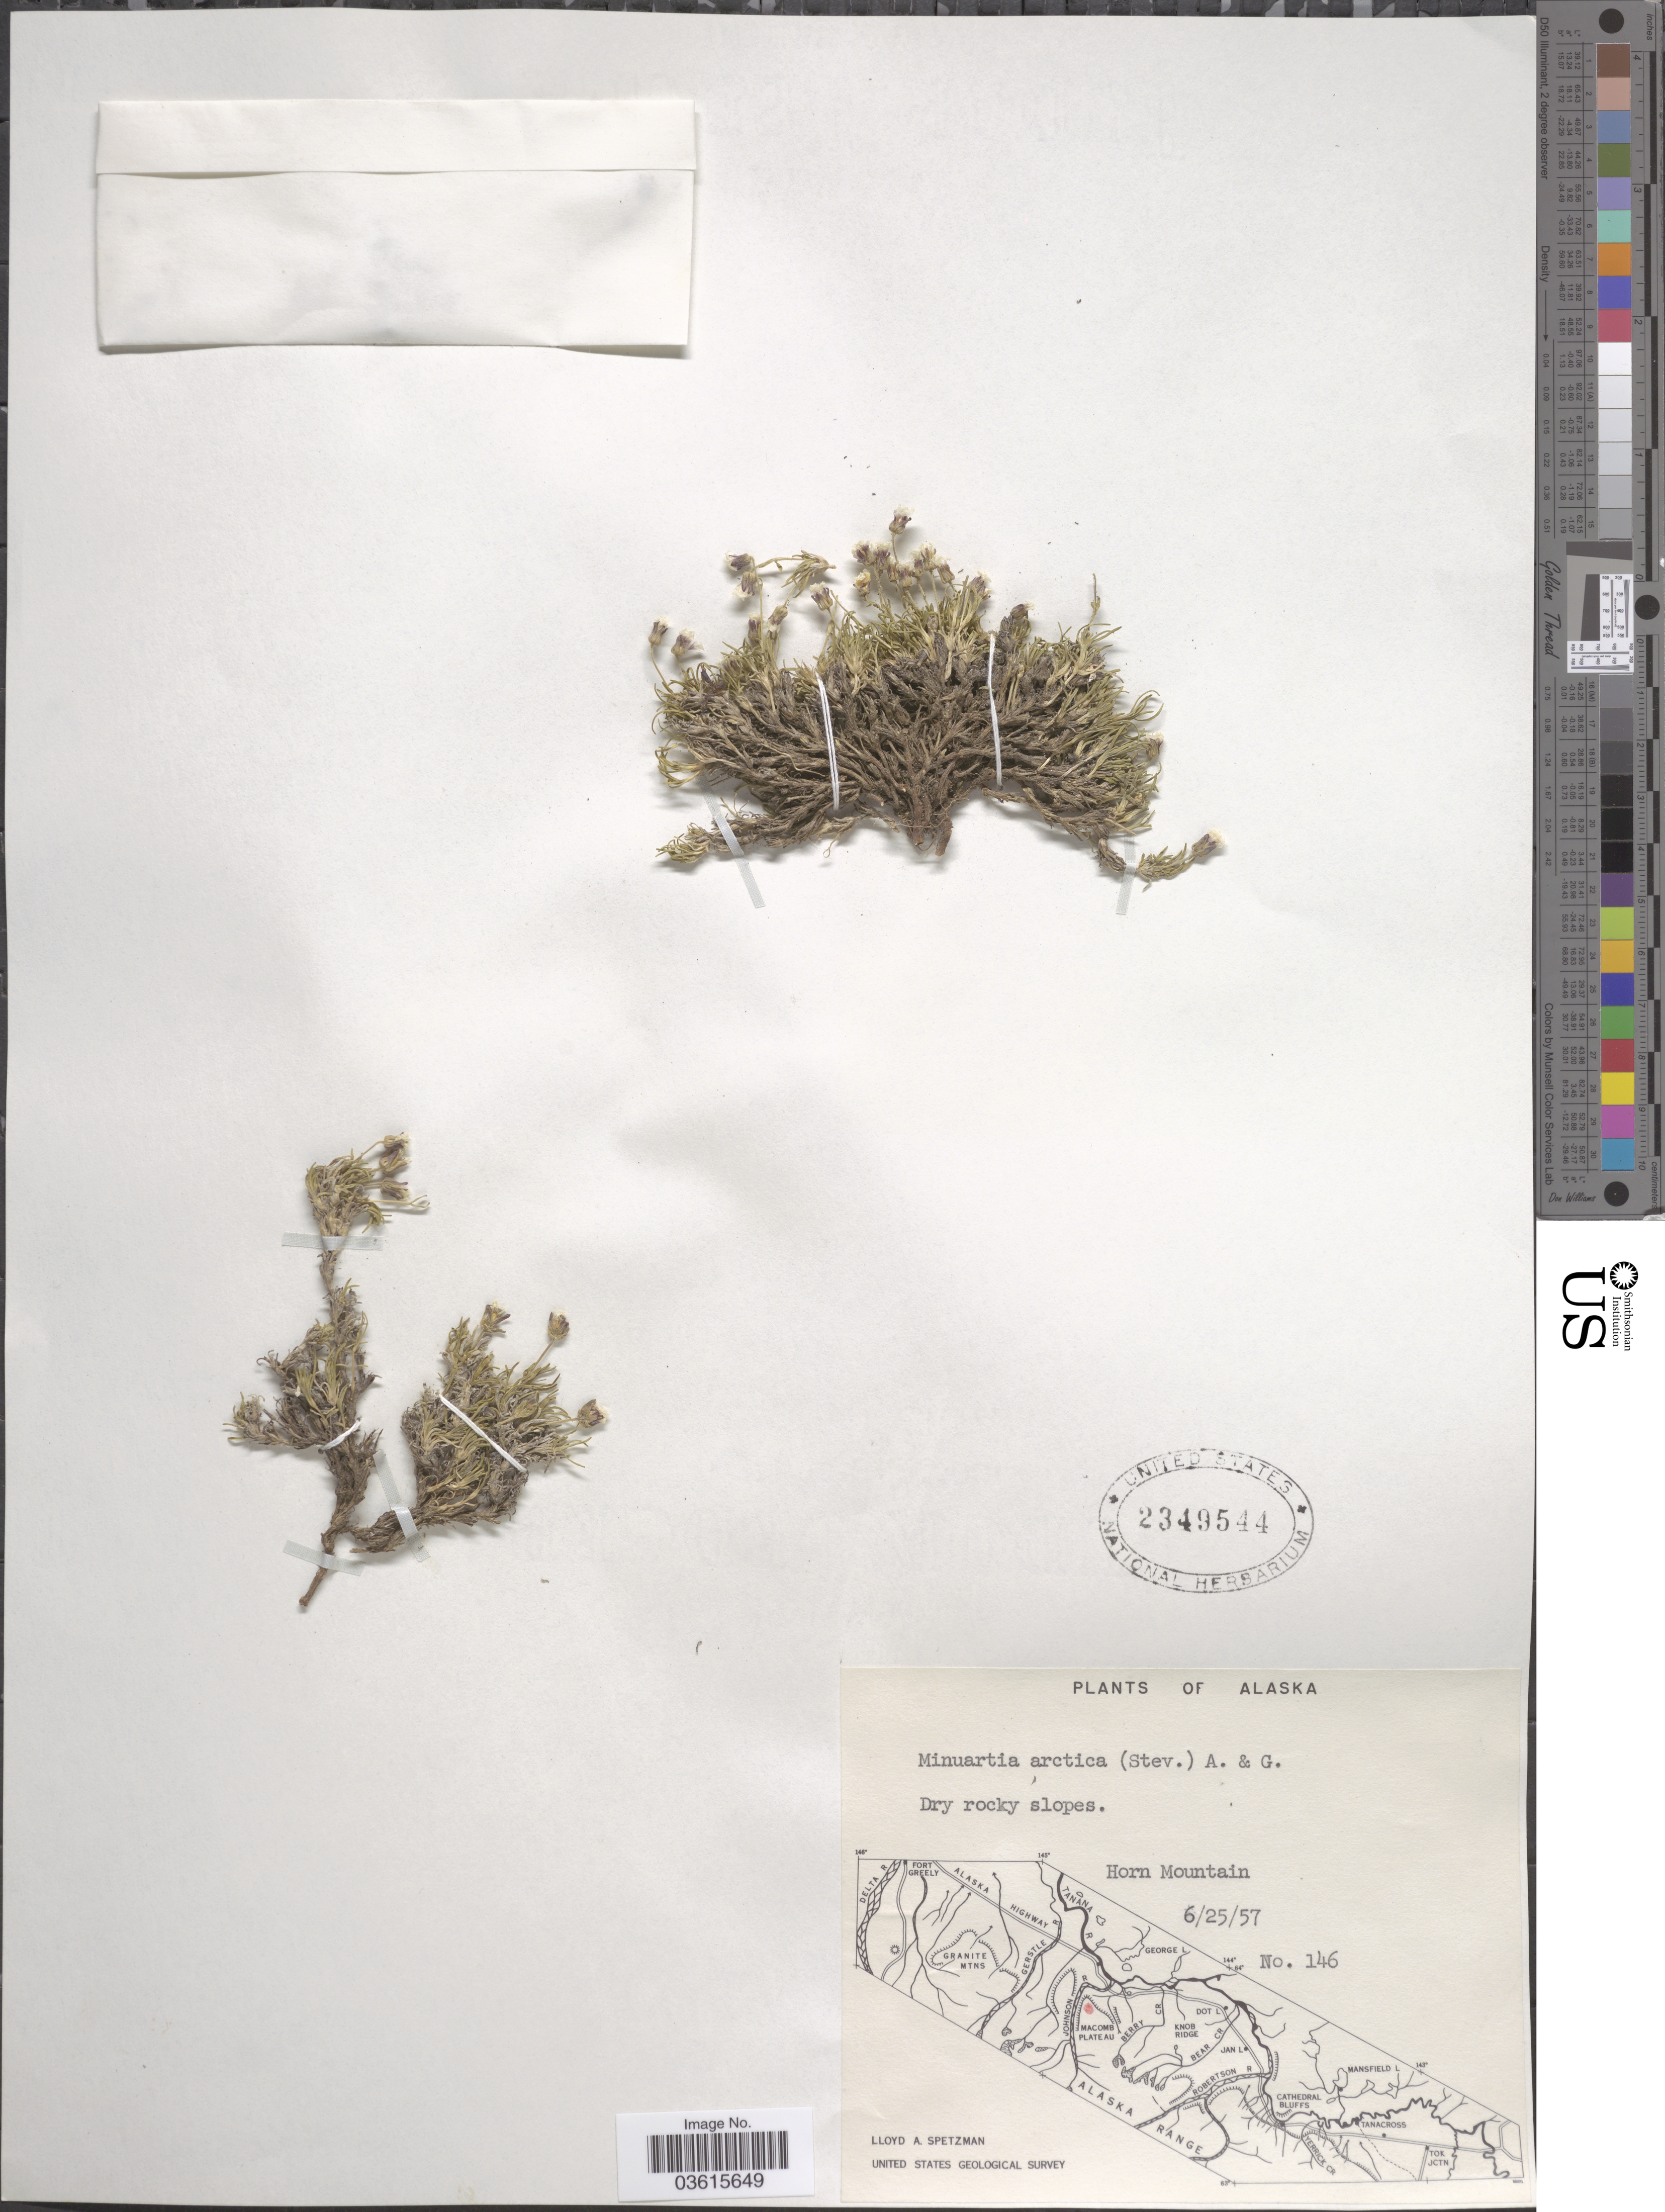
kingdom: Plantae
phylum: Tracheophyta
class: Magnoliopsida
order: Caryophyllales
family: Caryophyllaceae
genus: Cherleria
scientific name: Cherleria arctica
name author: (Steven ex Ser.) A.J. Moore & Dillenb.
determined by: Strong, M. T., (US), Smithsonian Institution - National Museum of Natural History (UNITED STATES)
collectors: L. Spetzman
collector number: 146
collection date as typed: Transcribed d/m/y: 25/6/57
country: United States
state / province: Alaska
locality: Horn Mountain.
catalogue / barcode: US 2349544